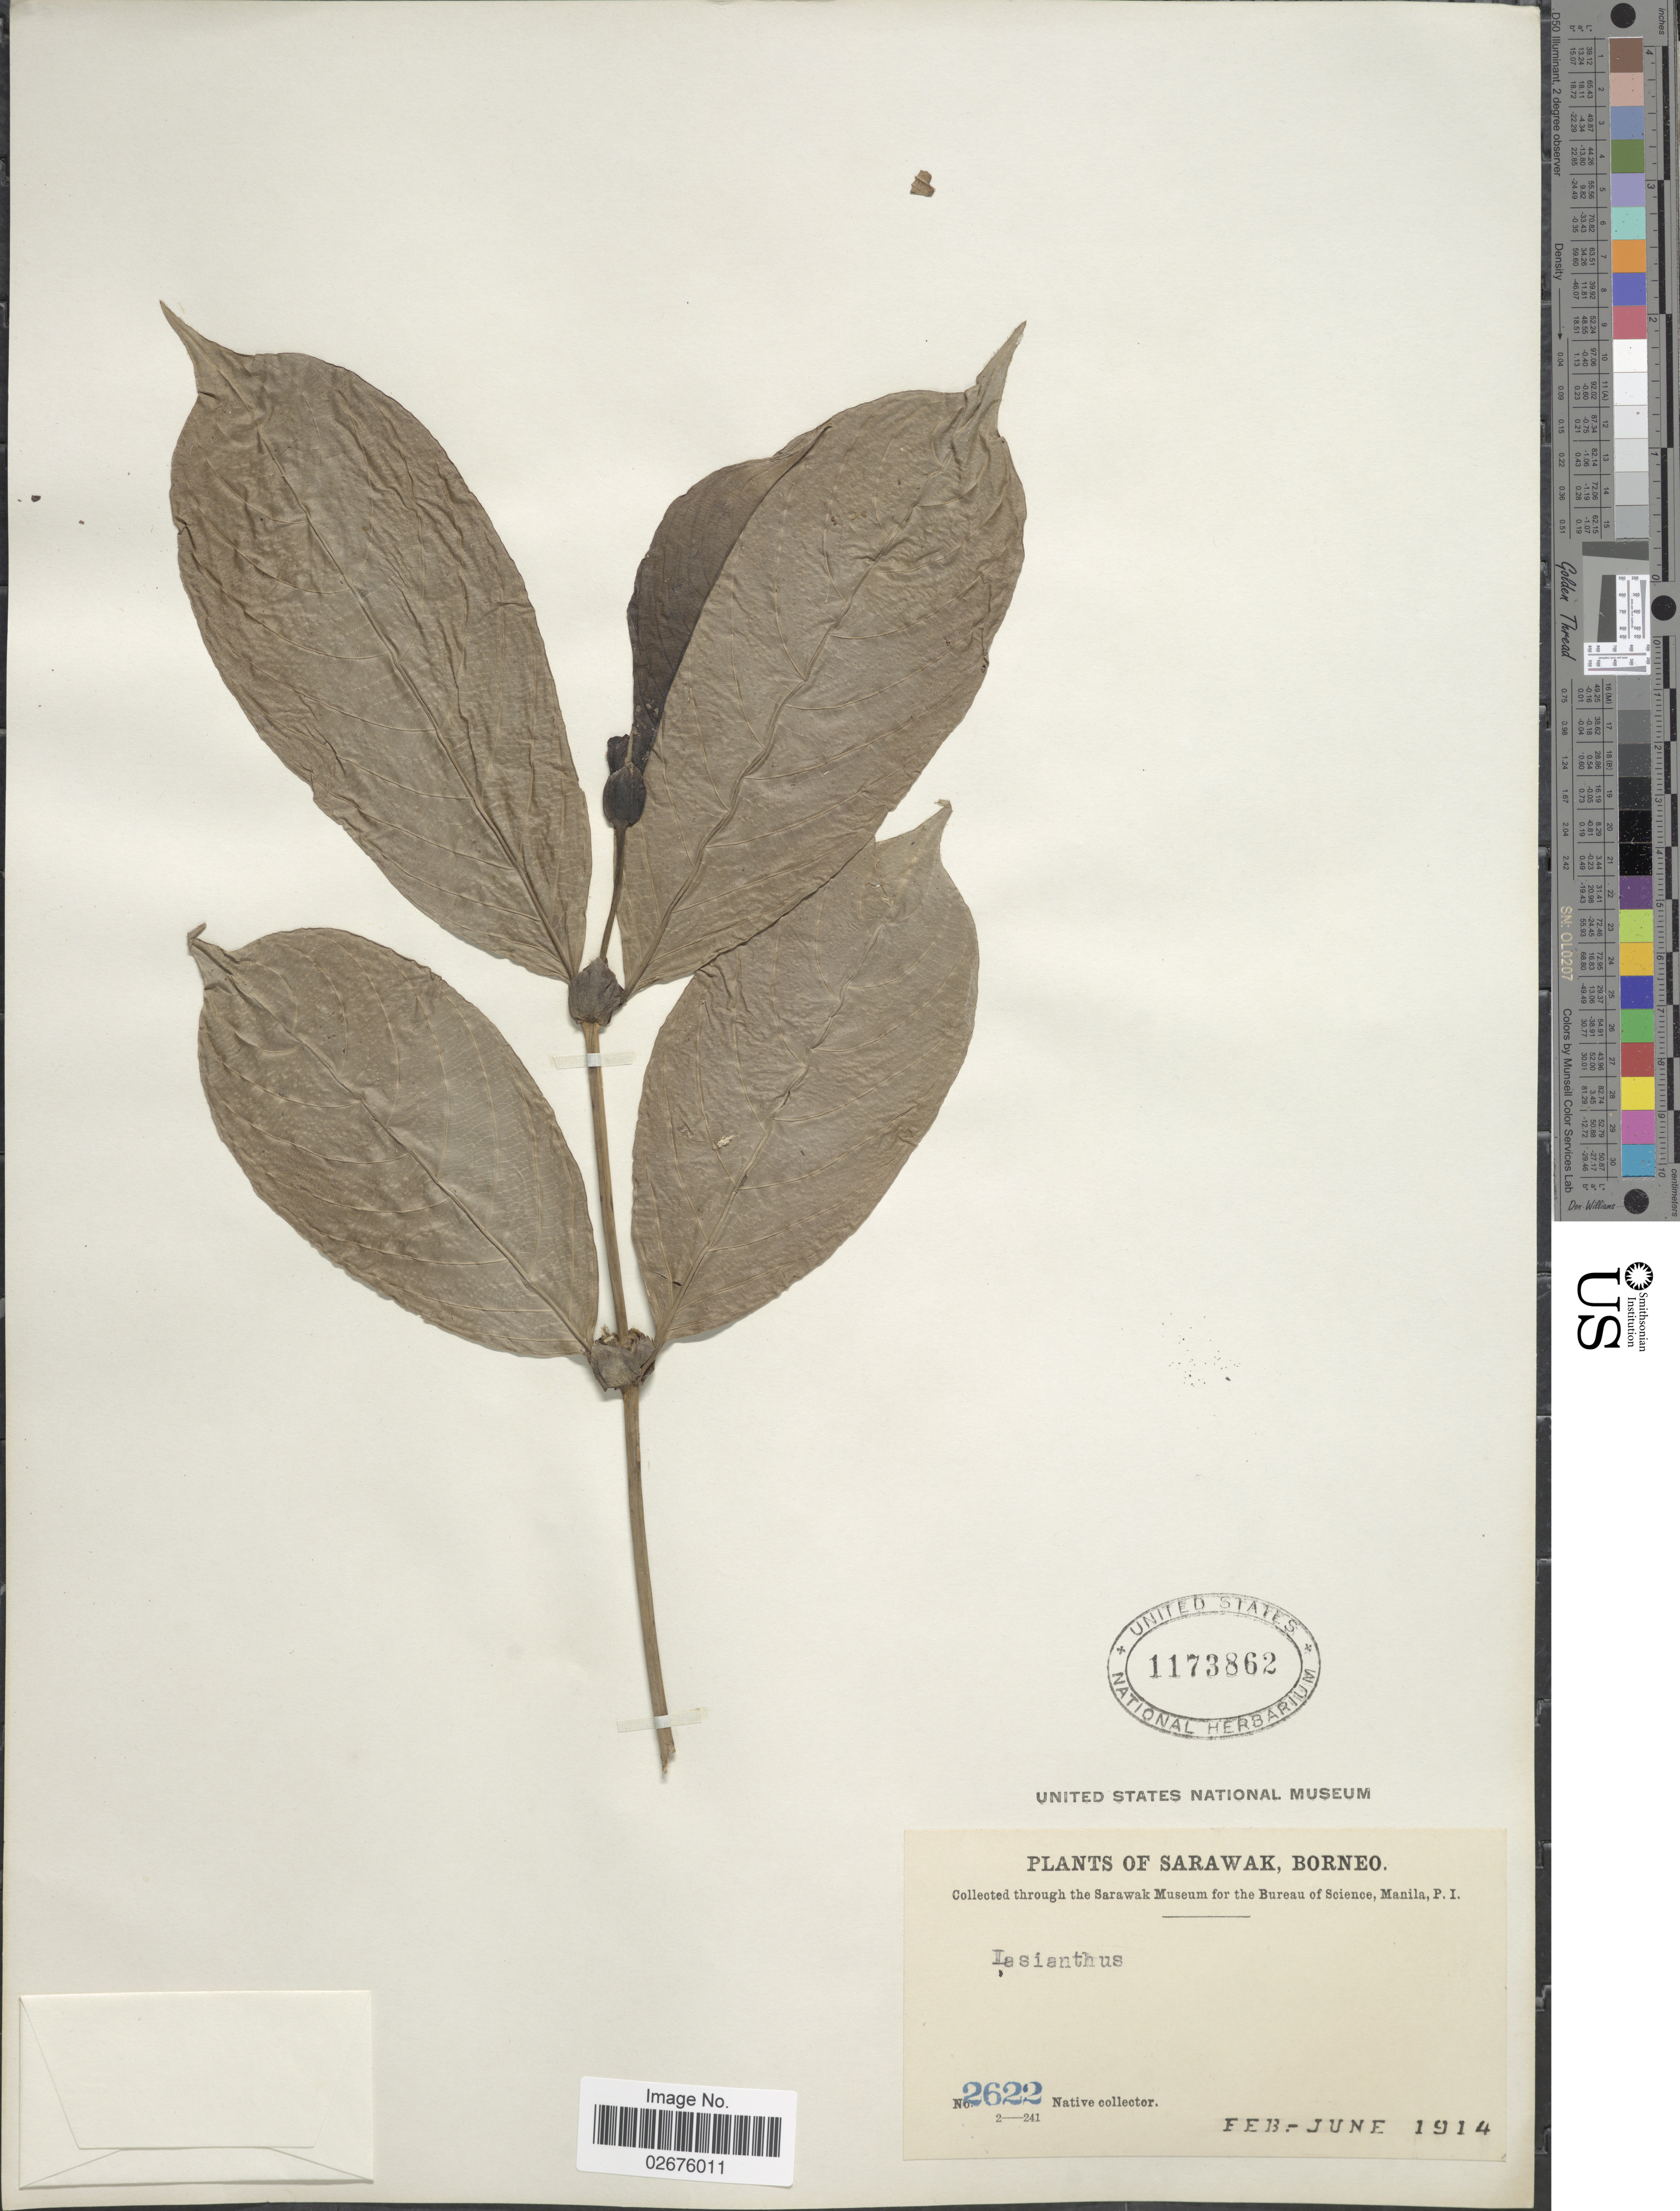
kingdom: Plantae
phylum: Tracheophyta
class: Magnoliopsida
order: Gentianales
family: Rubiaceae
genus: Lasianthus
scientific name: Lasianthus sp.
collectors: Native collector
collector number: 2622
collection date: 1914-02/1914-06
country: Malaysia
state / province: Sarawak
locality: Borneo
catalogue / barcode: US 1173862